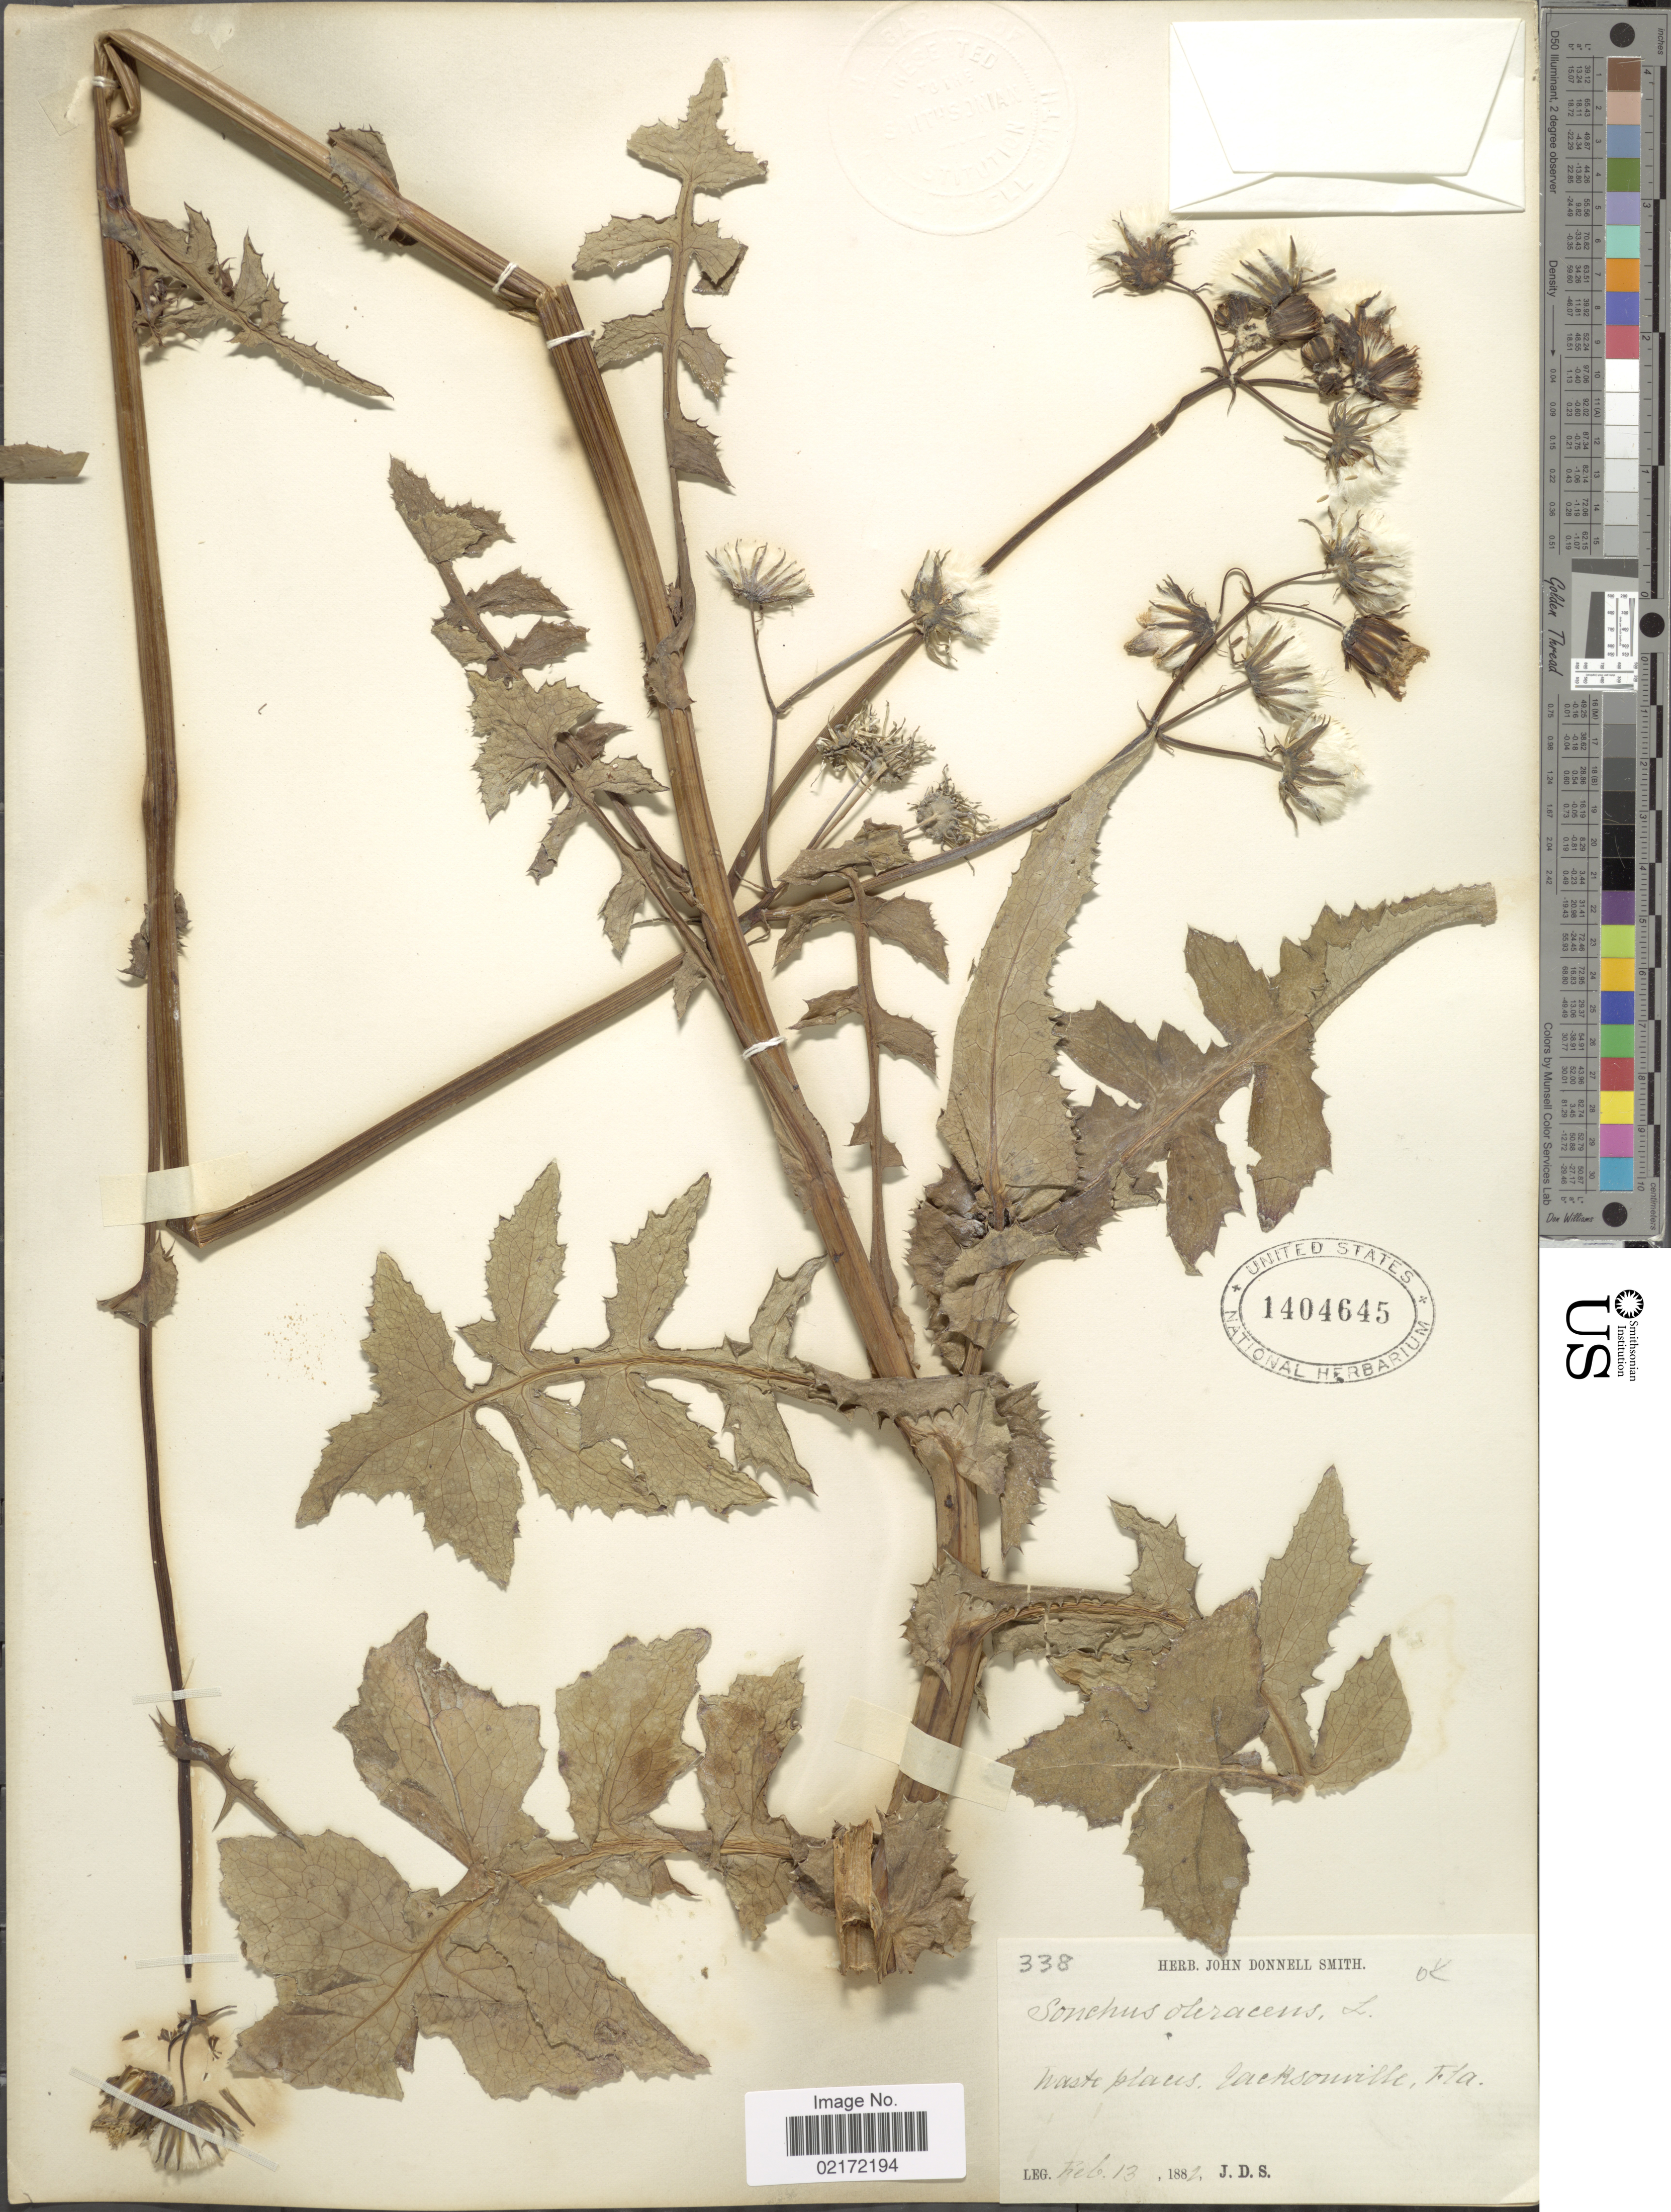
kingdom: Plantae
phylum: Tracheophyta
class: Magnoliopsida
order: Asterales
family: Asteraceae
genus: Sonchus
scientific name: Sonchus oleraceus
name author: L.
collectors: J. Donnell Smith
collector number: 338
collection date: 1882-02-13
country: United States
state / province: Florida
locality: Waste places, Jacksonville, Fla.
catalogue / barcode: US 1404645